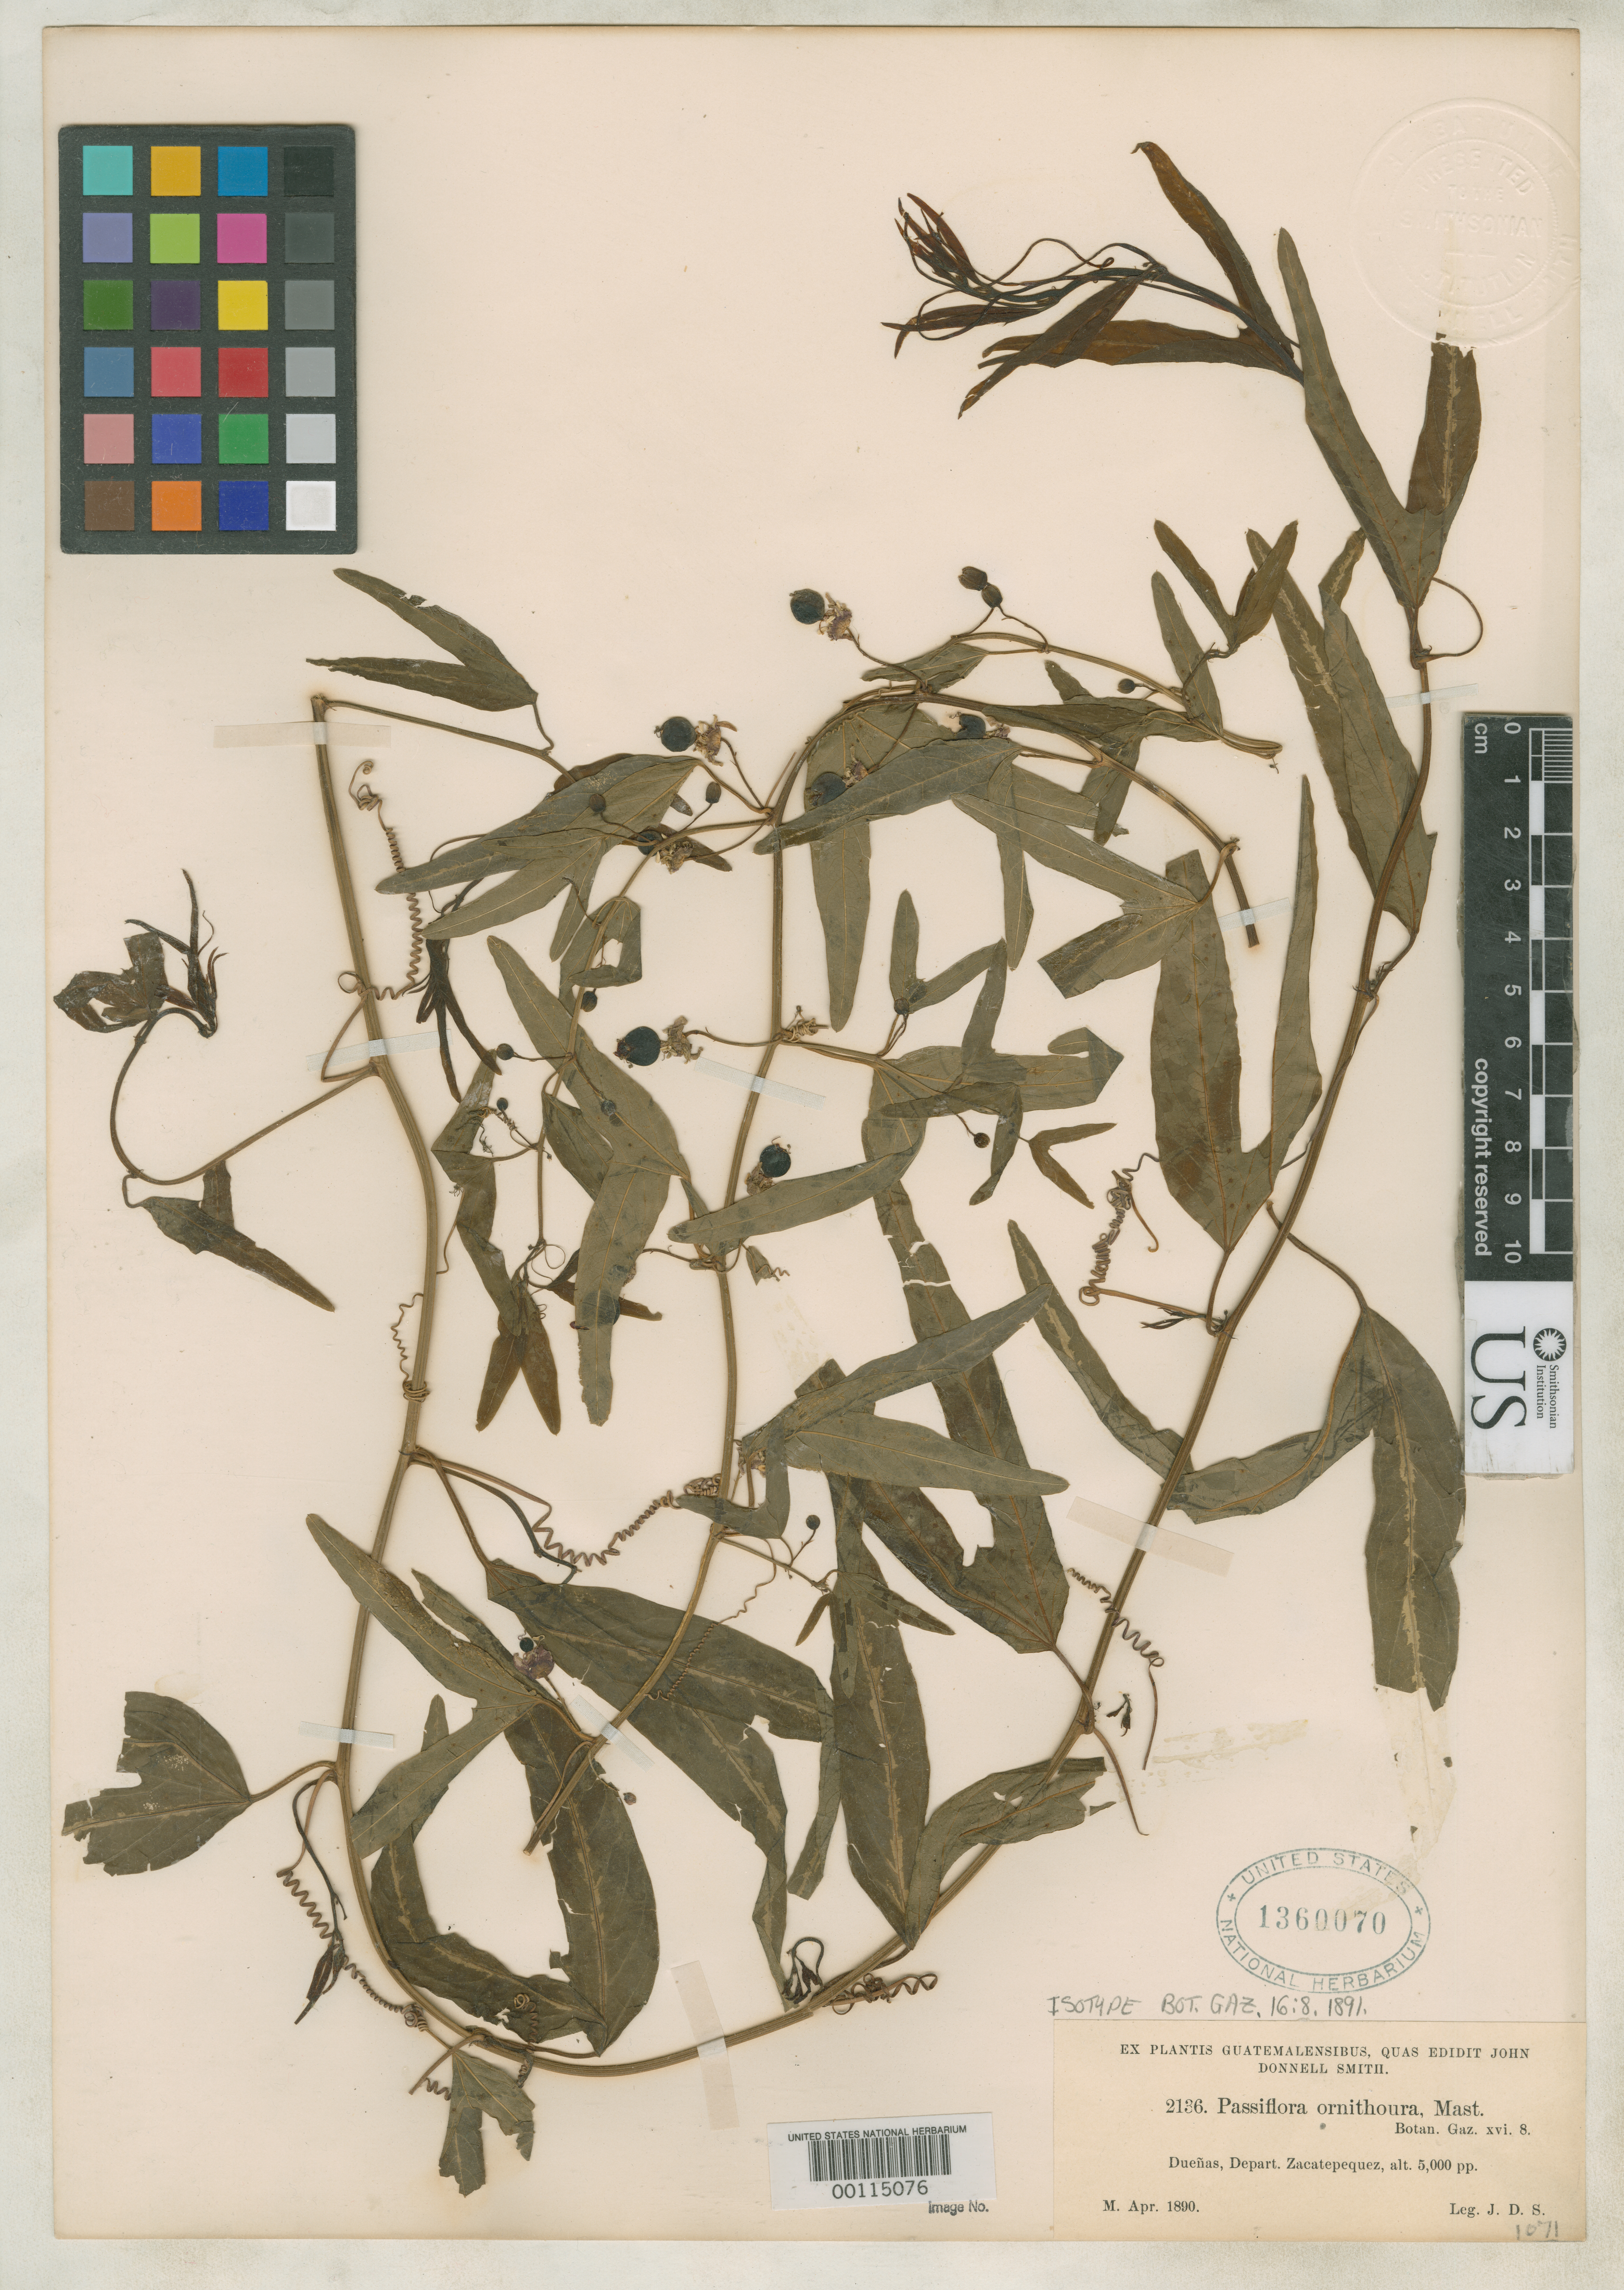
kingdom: Plantae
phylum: Tracheophyta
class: Magnoliopsida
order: Malpighiales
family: Passifloraceae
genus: Passiflora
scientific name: Passiflora ornithoura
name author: Mast. in Donn. Sm.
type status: Isotype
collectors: J. Donnell Smith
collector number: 2136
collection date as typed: Apr 1890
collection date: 1890-04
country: Guatemala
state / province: Sacatepéquez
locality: Duenas.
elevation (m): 1524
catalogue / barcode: US 1360070